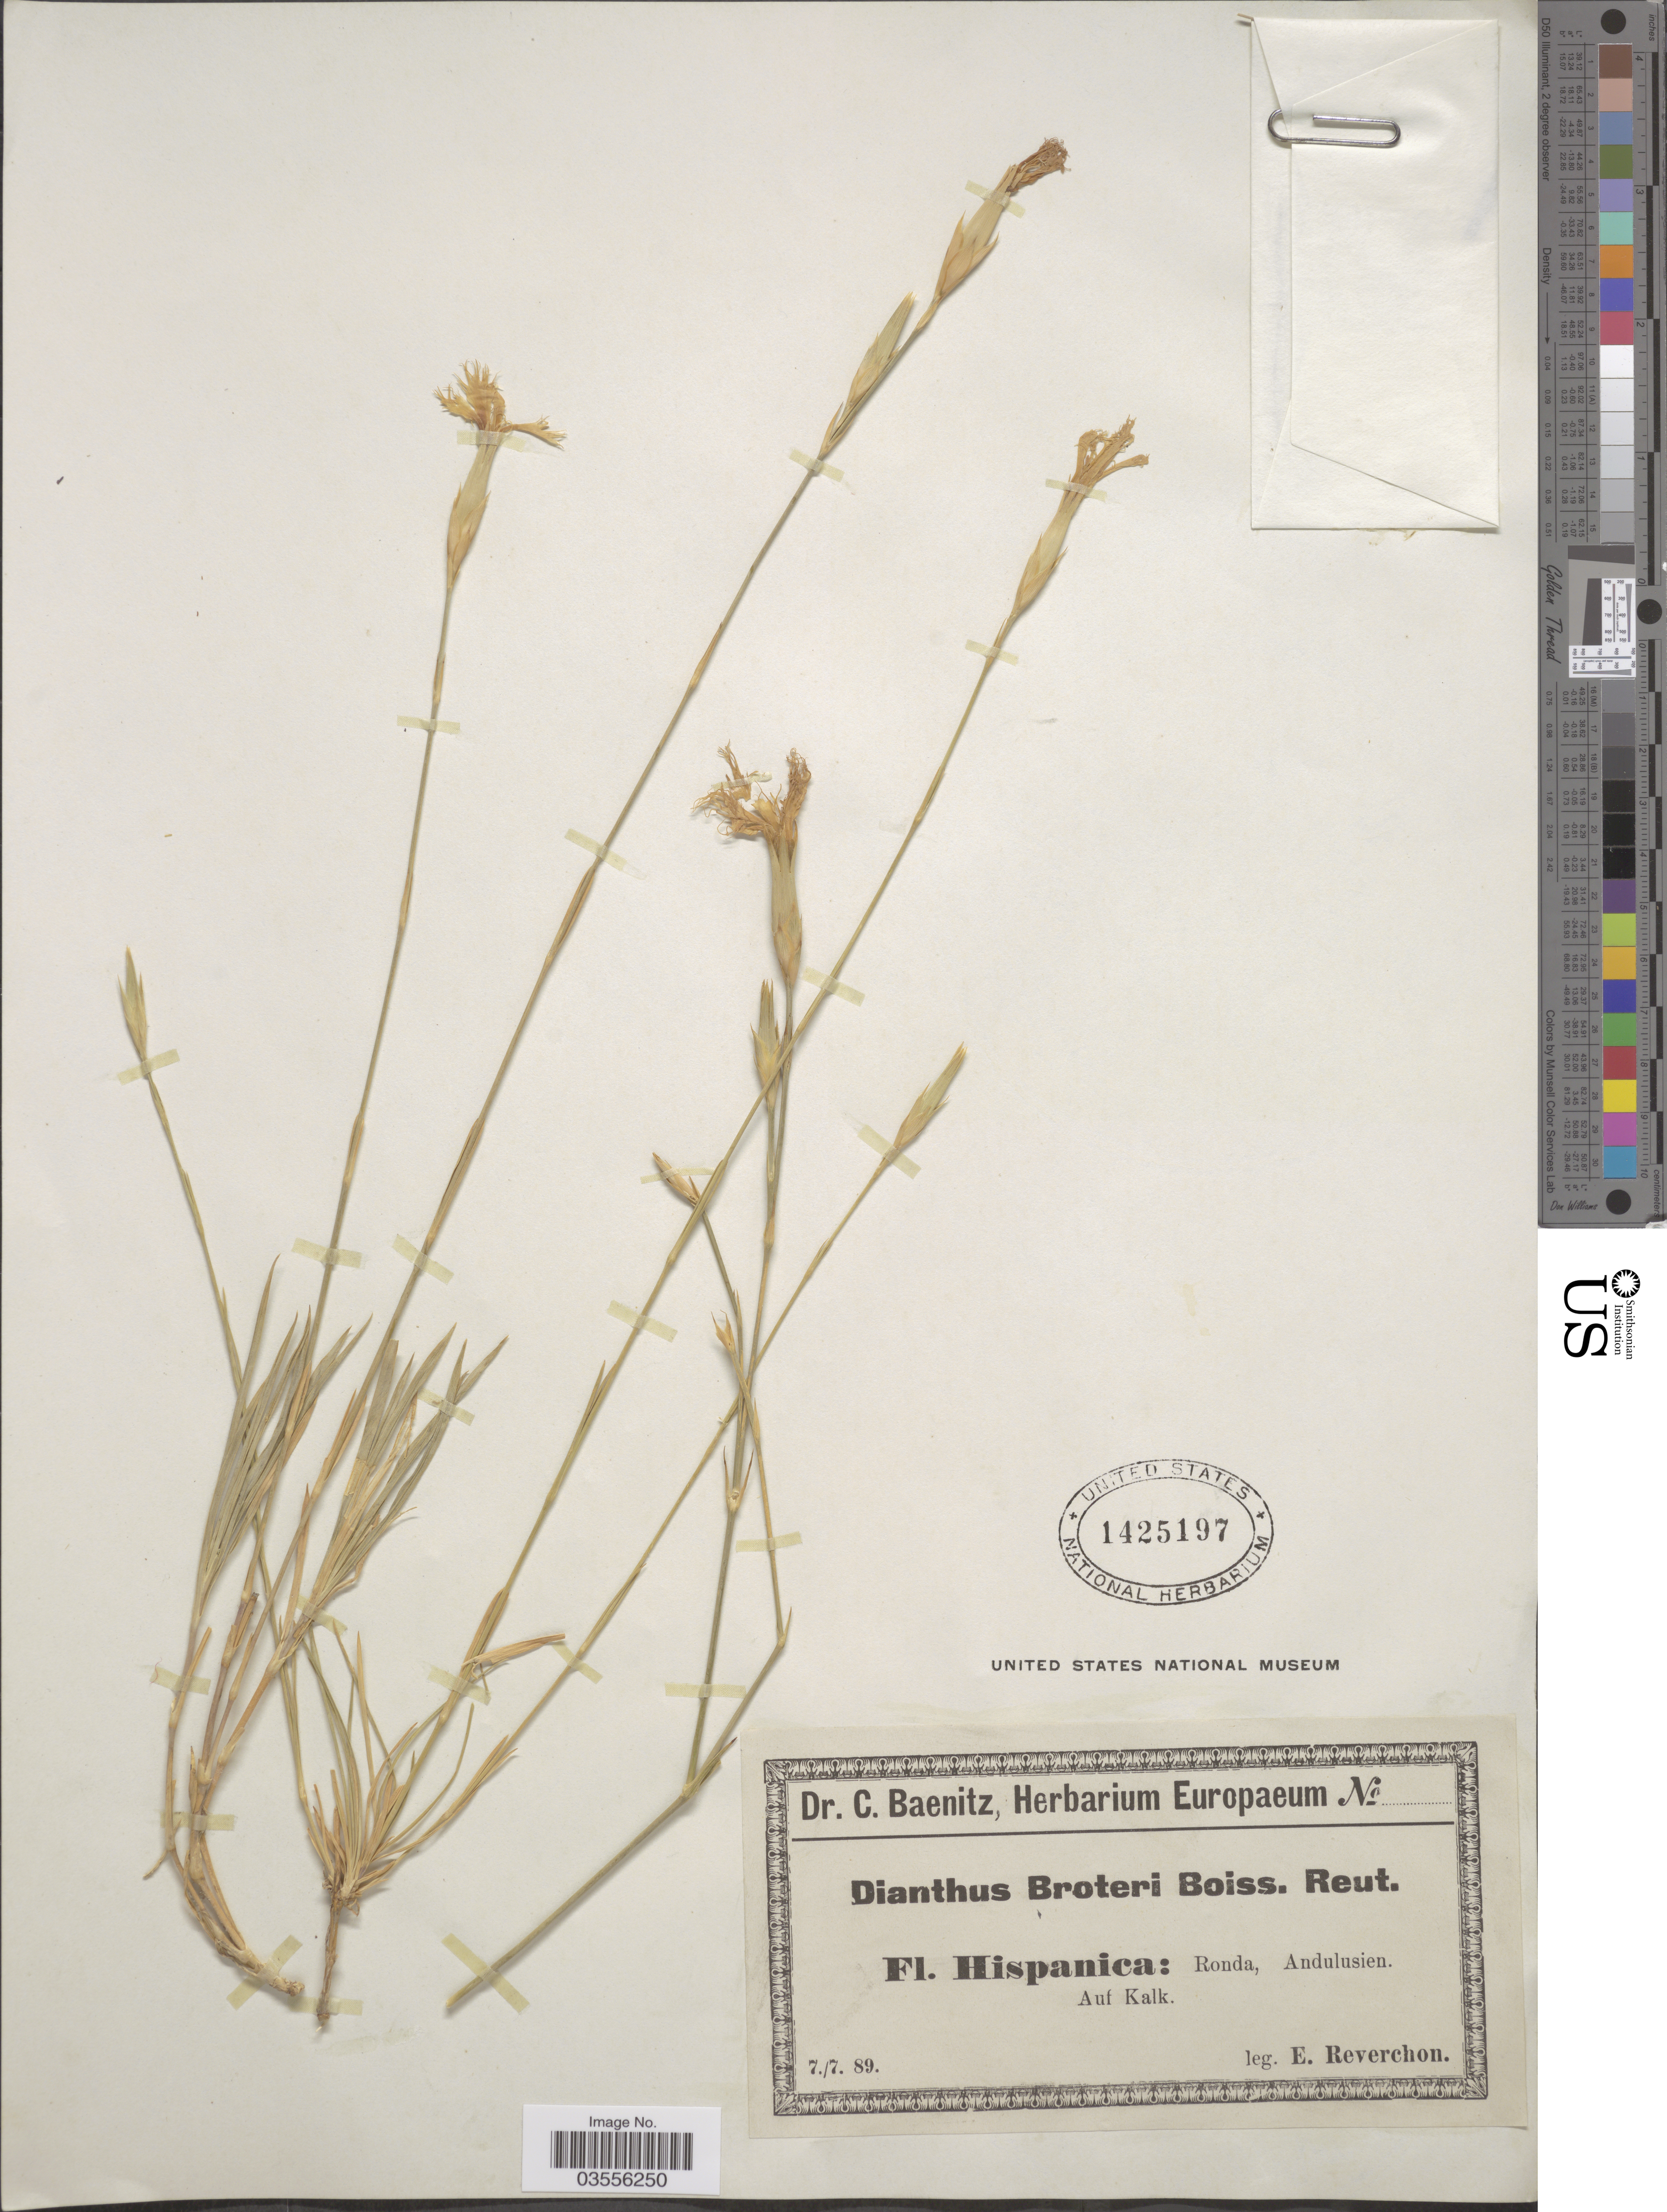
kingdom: Plantae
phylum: Tracheophyta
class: Magnoliopsida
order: Caryophyllales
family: Caryophyllaceae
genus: Dianthus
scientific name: Dianthus broteroi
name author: Boiss. & Reut.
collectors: E. Reverchon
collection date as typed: Transcribed d/m/y: 7/7/89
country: Spain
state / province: Andalucía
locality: Hispanica: Ronda, Andalusien.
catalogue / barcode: US 1425197